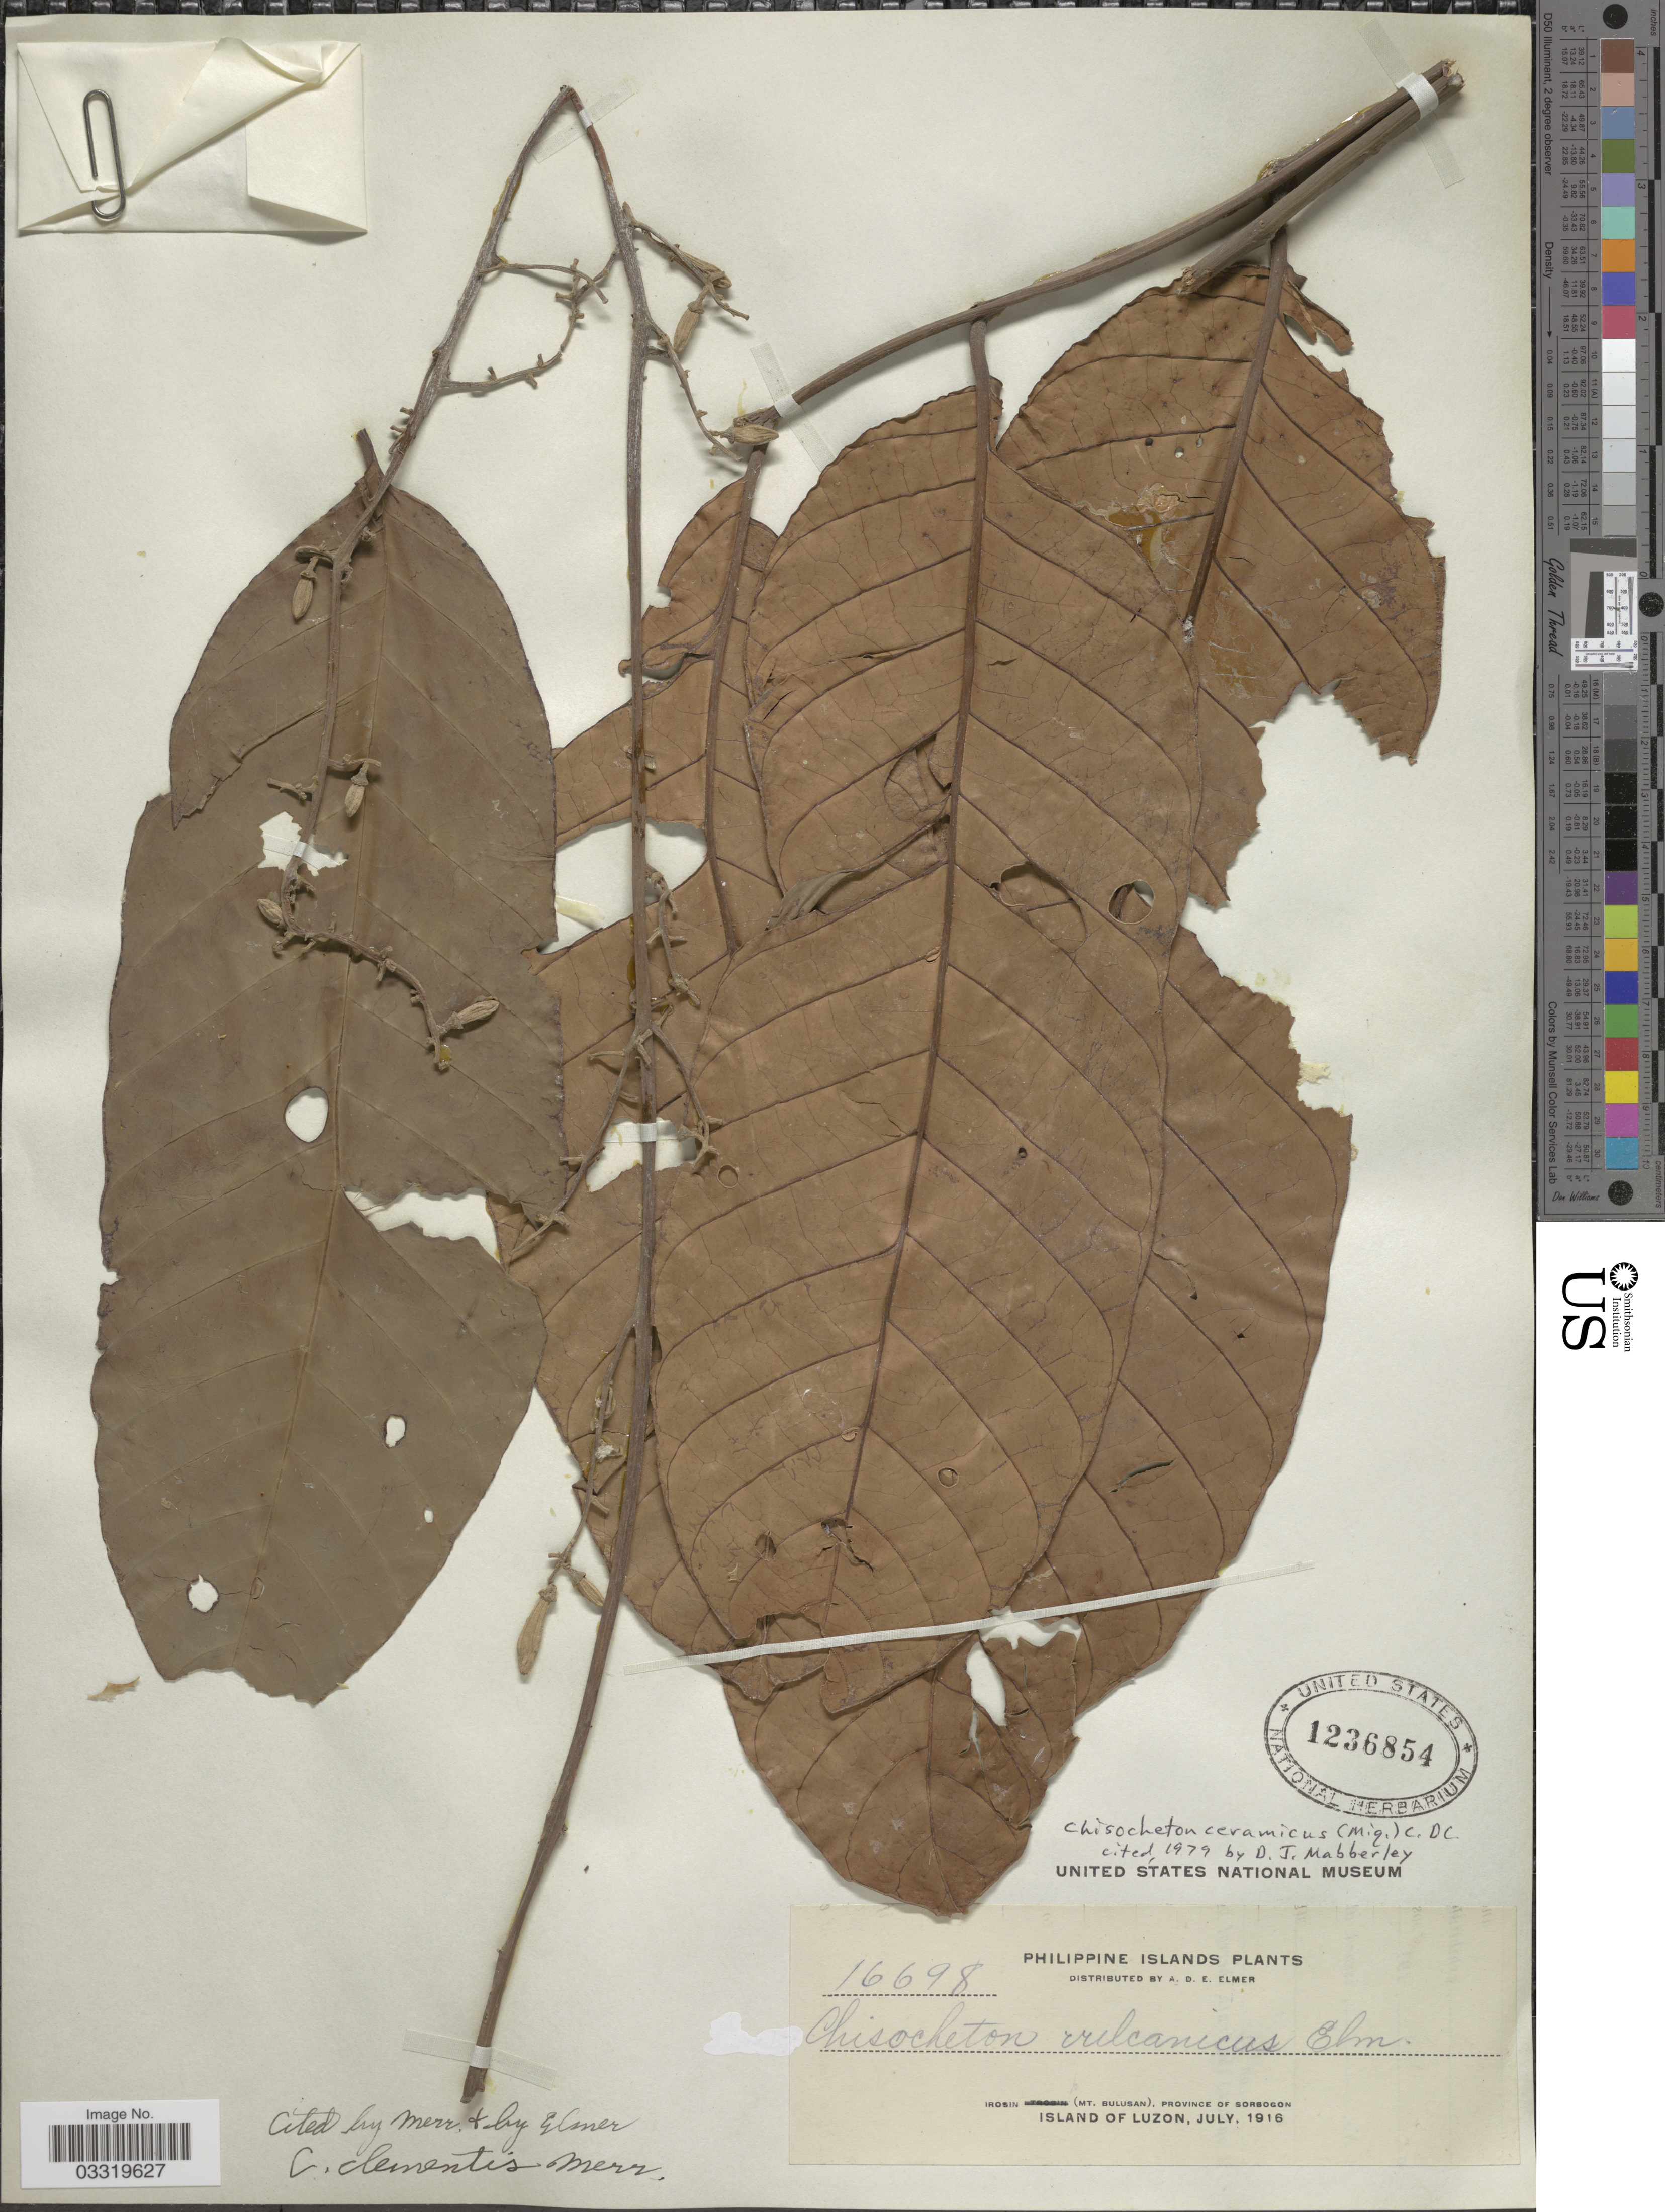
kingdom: Plantae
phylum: Tracheophyta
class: Magnoliopsida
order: Sapindales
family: Meliaceae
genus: Chisocheton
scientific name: Chisocheton ceramicus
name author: (Miq.) C. DC.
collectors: A. D. E. Elmer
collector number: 16698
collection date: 1916-07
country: Philippines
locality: Philippine Islands. Irosin (Mt. Bulusan), Province of Sorsogon. Island of Luzon.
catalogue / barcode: US 1236854